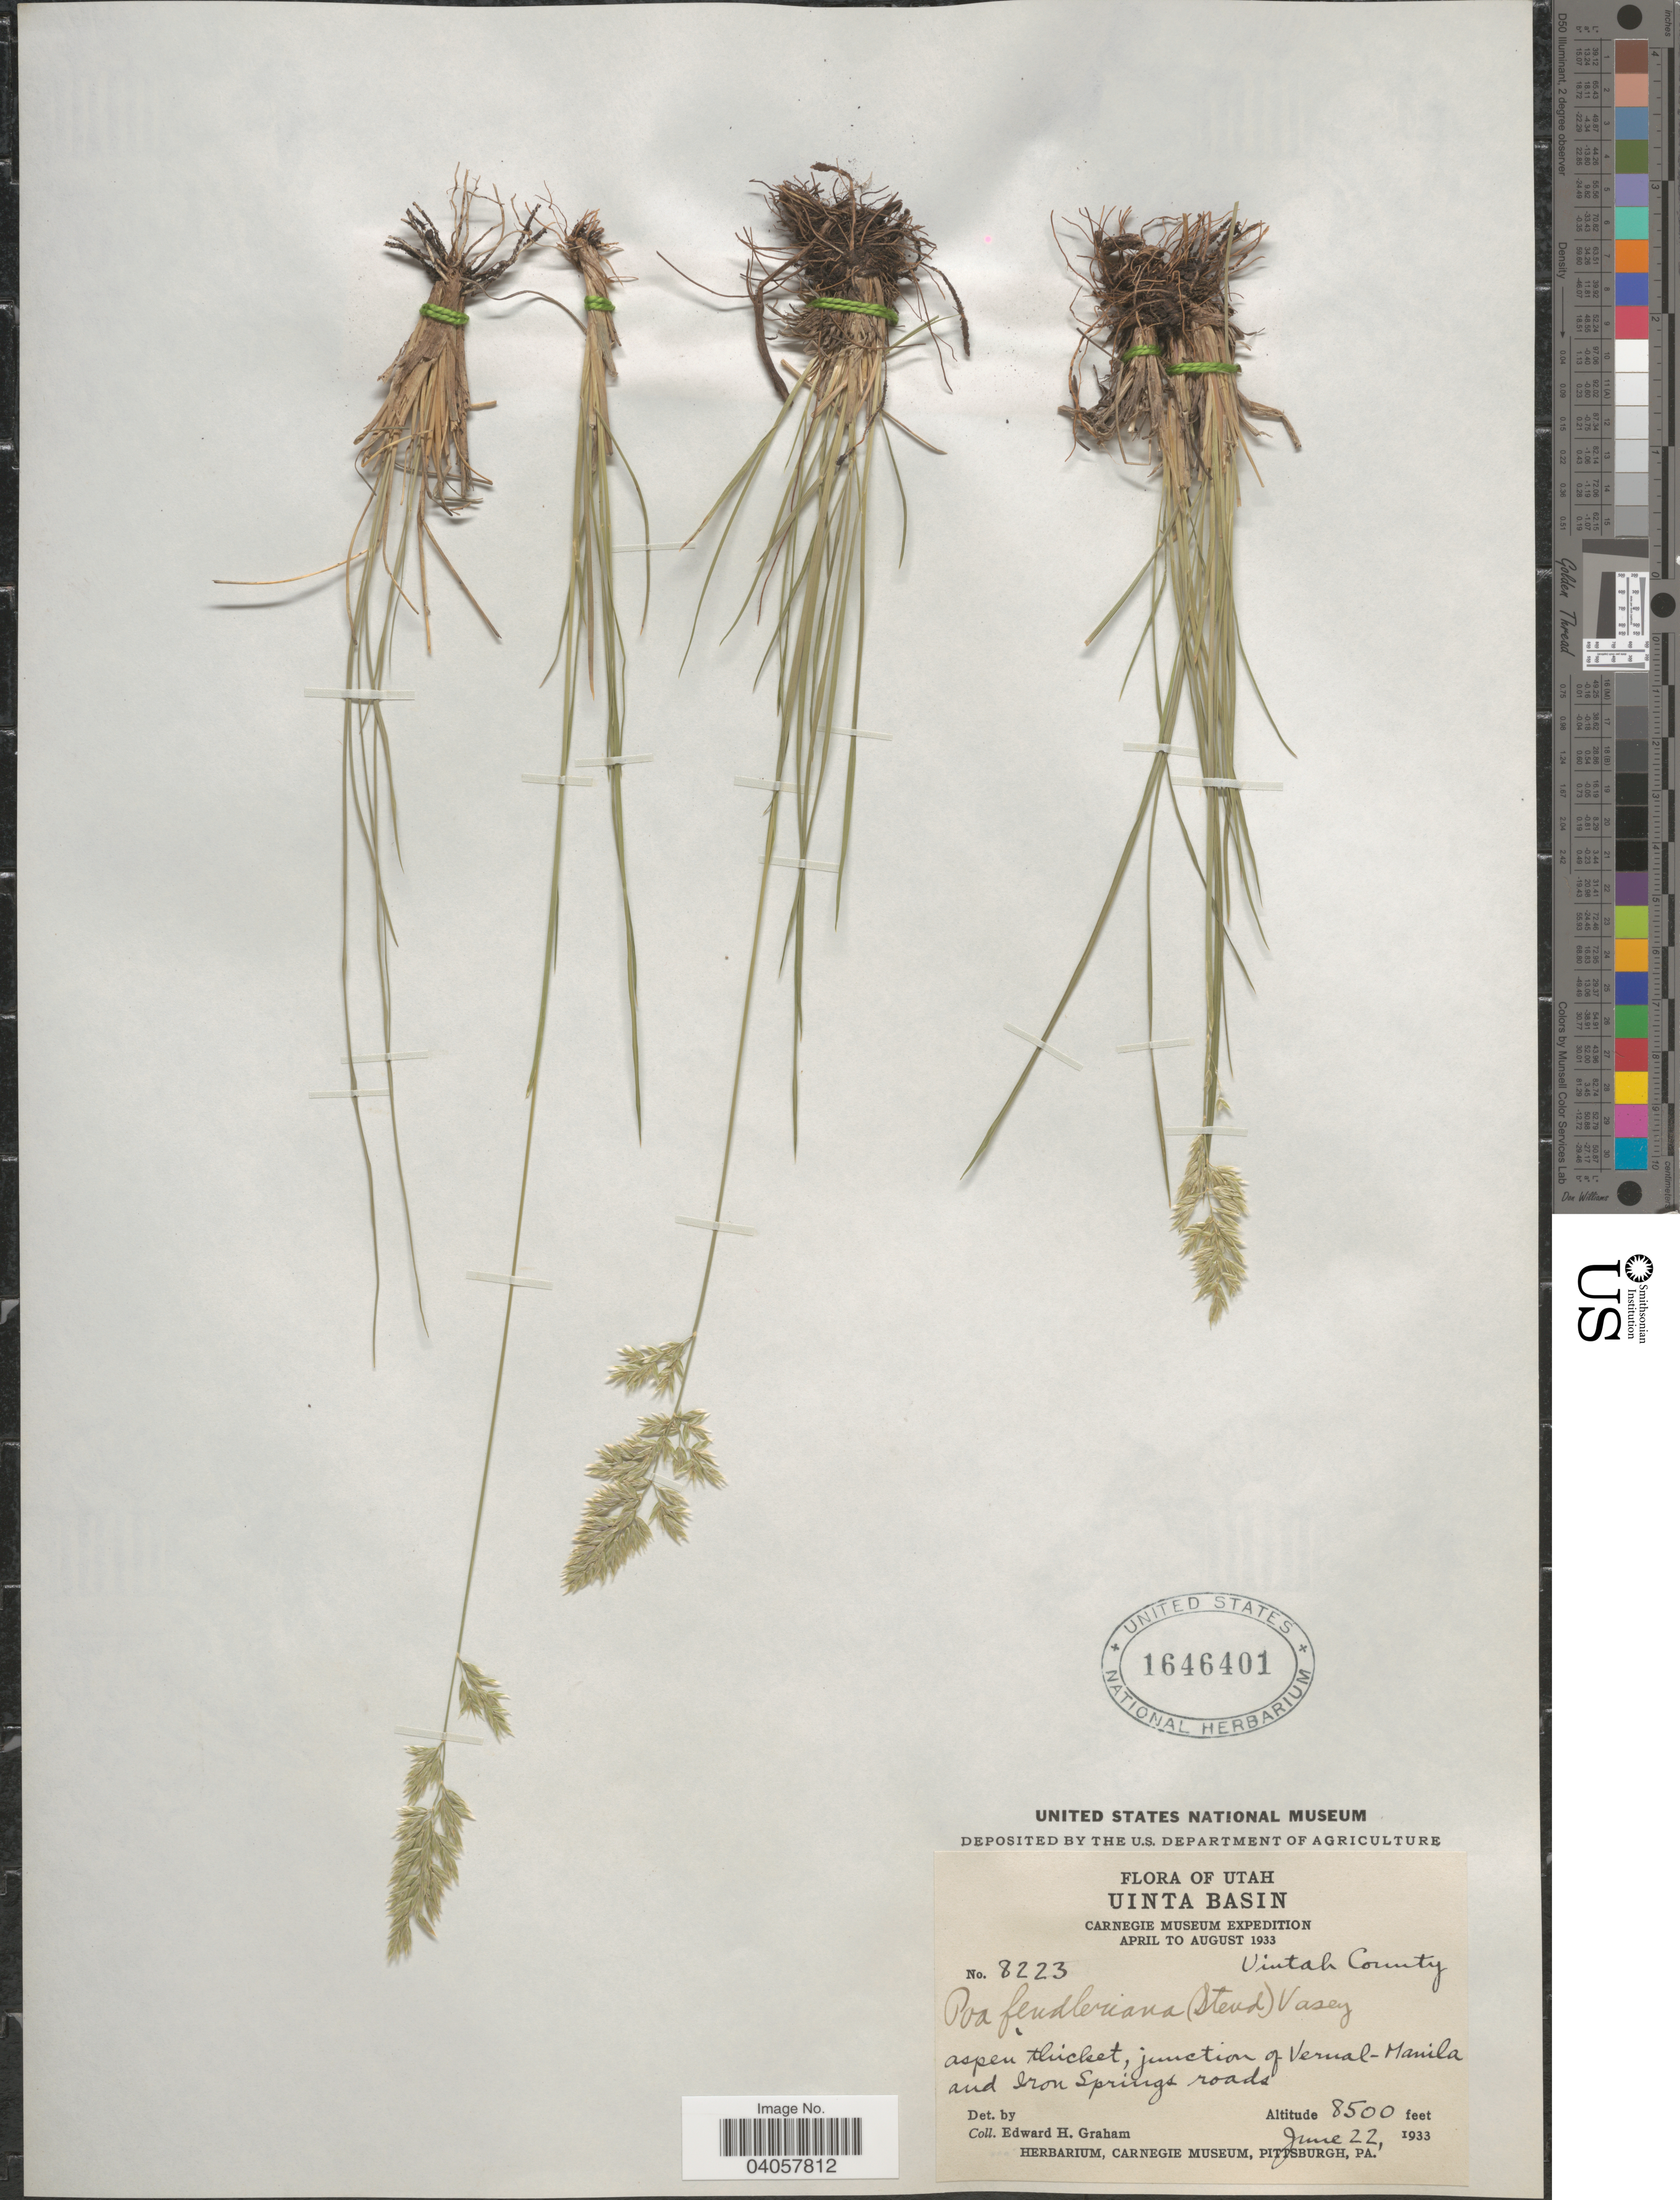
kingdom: Plantae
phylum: Tracheophyta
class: Liliopsida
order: Poales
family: Poaceae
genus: Poa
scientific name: Poa fendleriana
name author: (Steud.) Vasey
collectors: E. H. Graham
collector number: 8223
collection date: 1933-06-22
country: United States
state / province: Utah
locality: Uinta Basin. Uintah County. Aspen thicket, junction of Vernal-Manila and Iron Springs roads.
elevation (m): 2591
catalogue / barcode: US 1646401